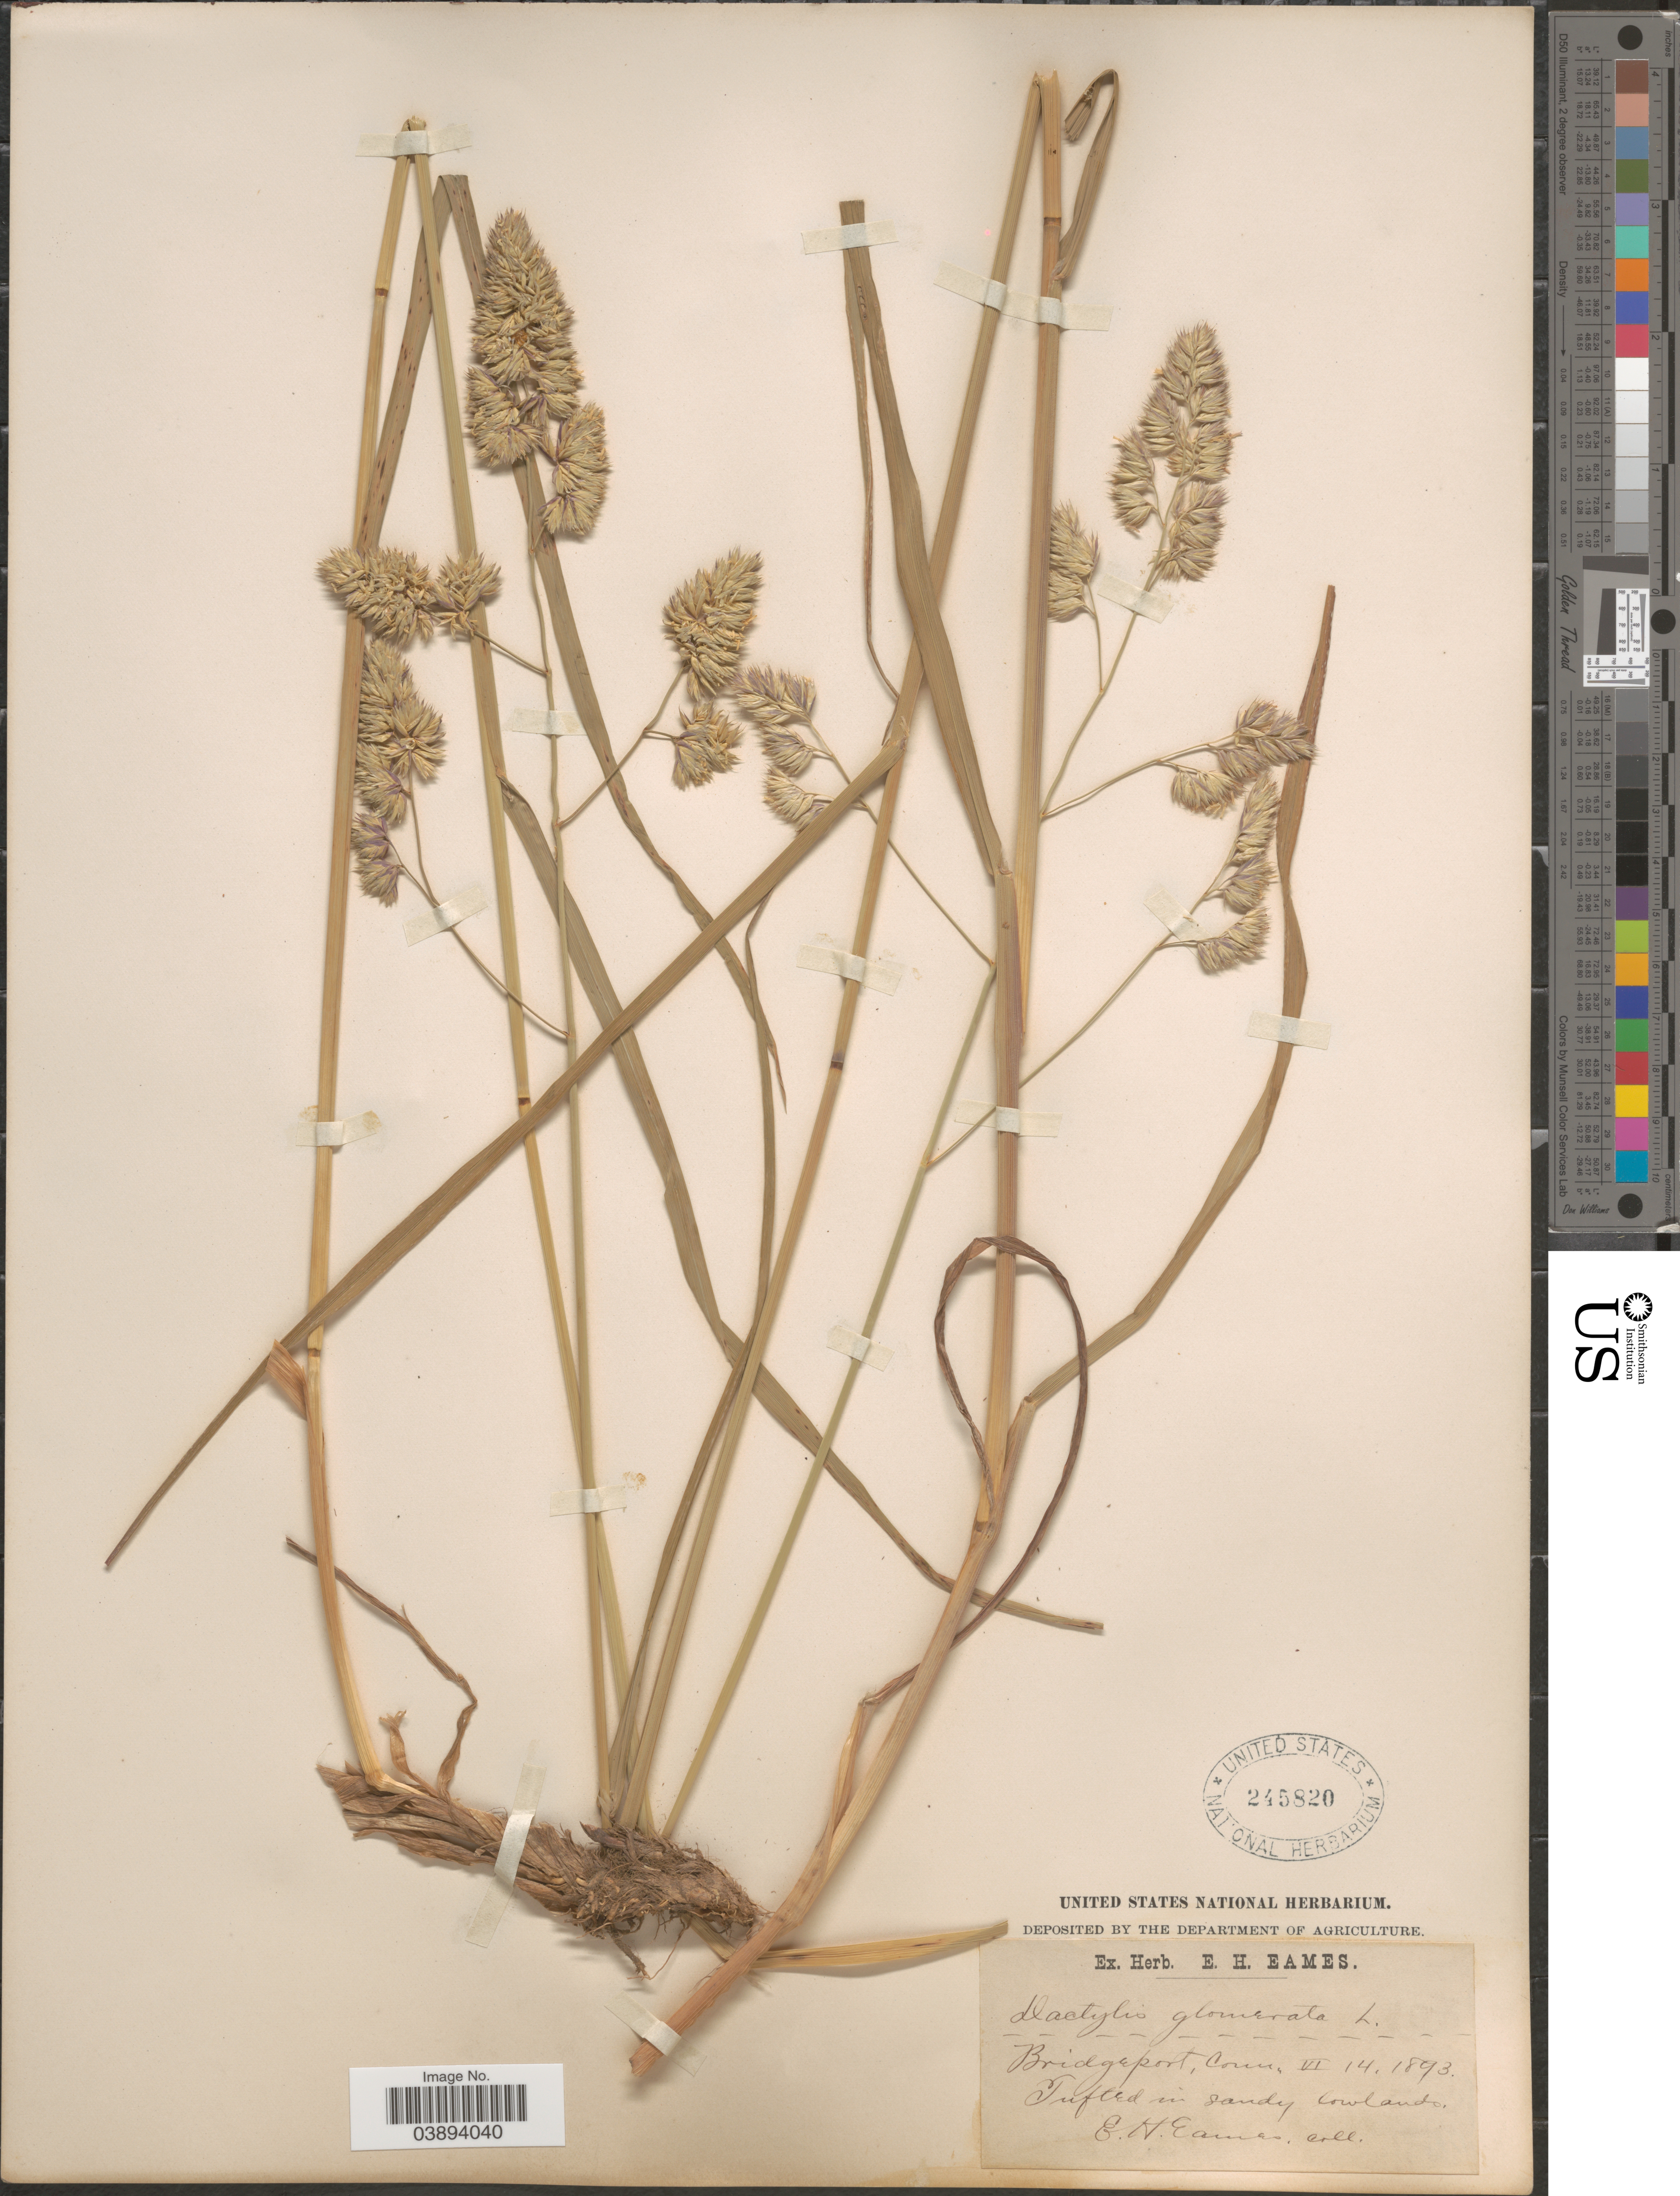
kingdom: Plantae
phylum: Tracheophyta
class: Liliopsida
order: Poales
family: Poaceae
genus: Dactylis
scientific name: Dactylis glomerata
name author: L.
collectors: E. H. Eames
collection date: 1893-06-14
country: United States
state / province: Connecticut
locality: Bridgeport.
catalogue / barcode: US 245820